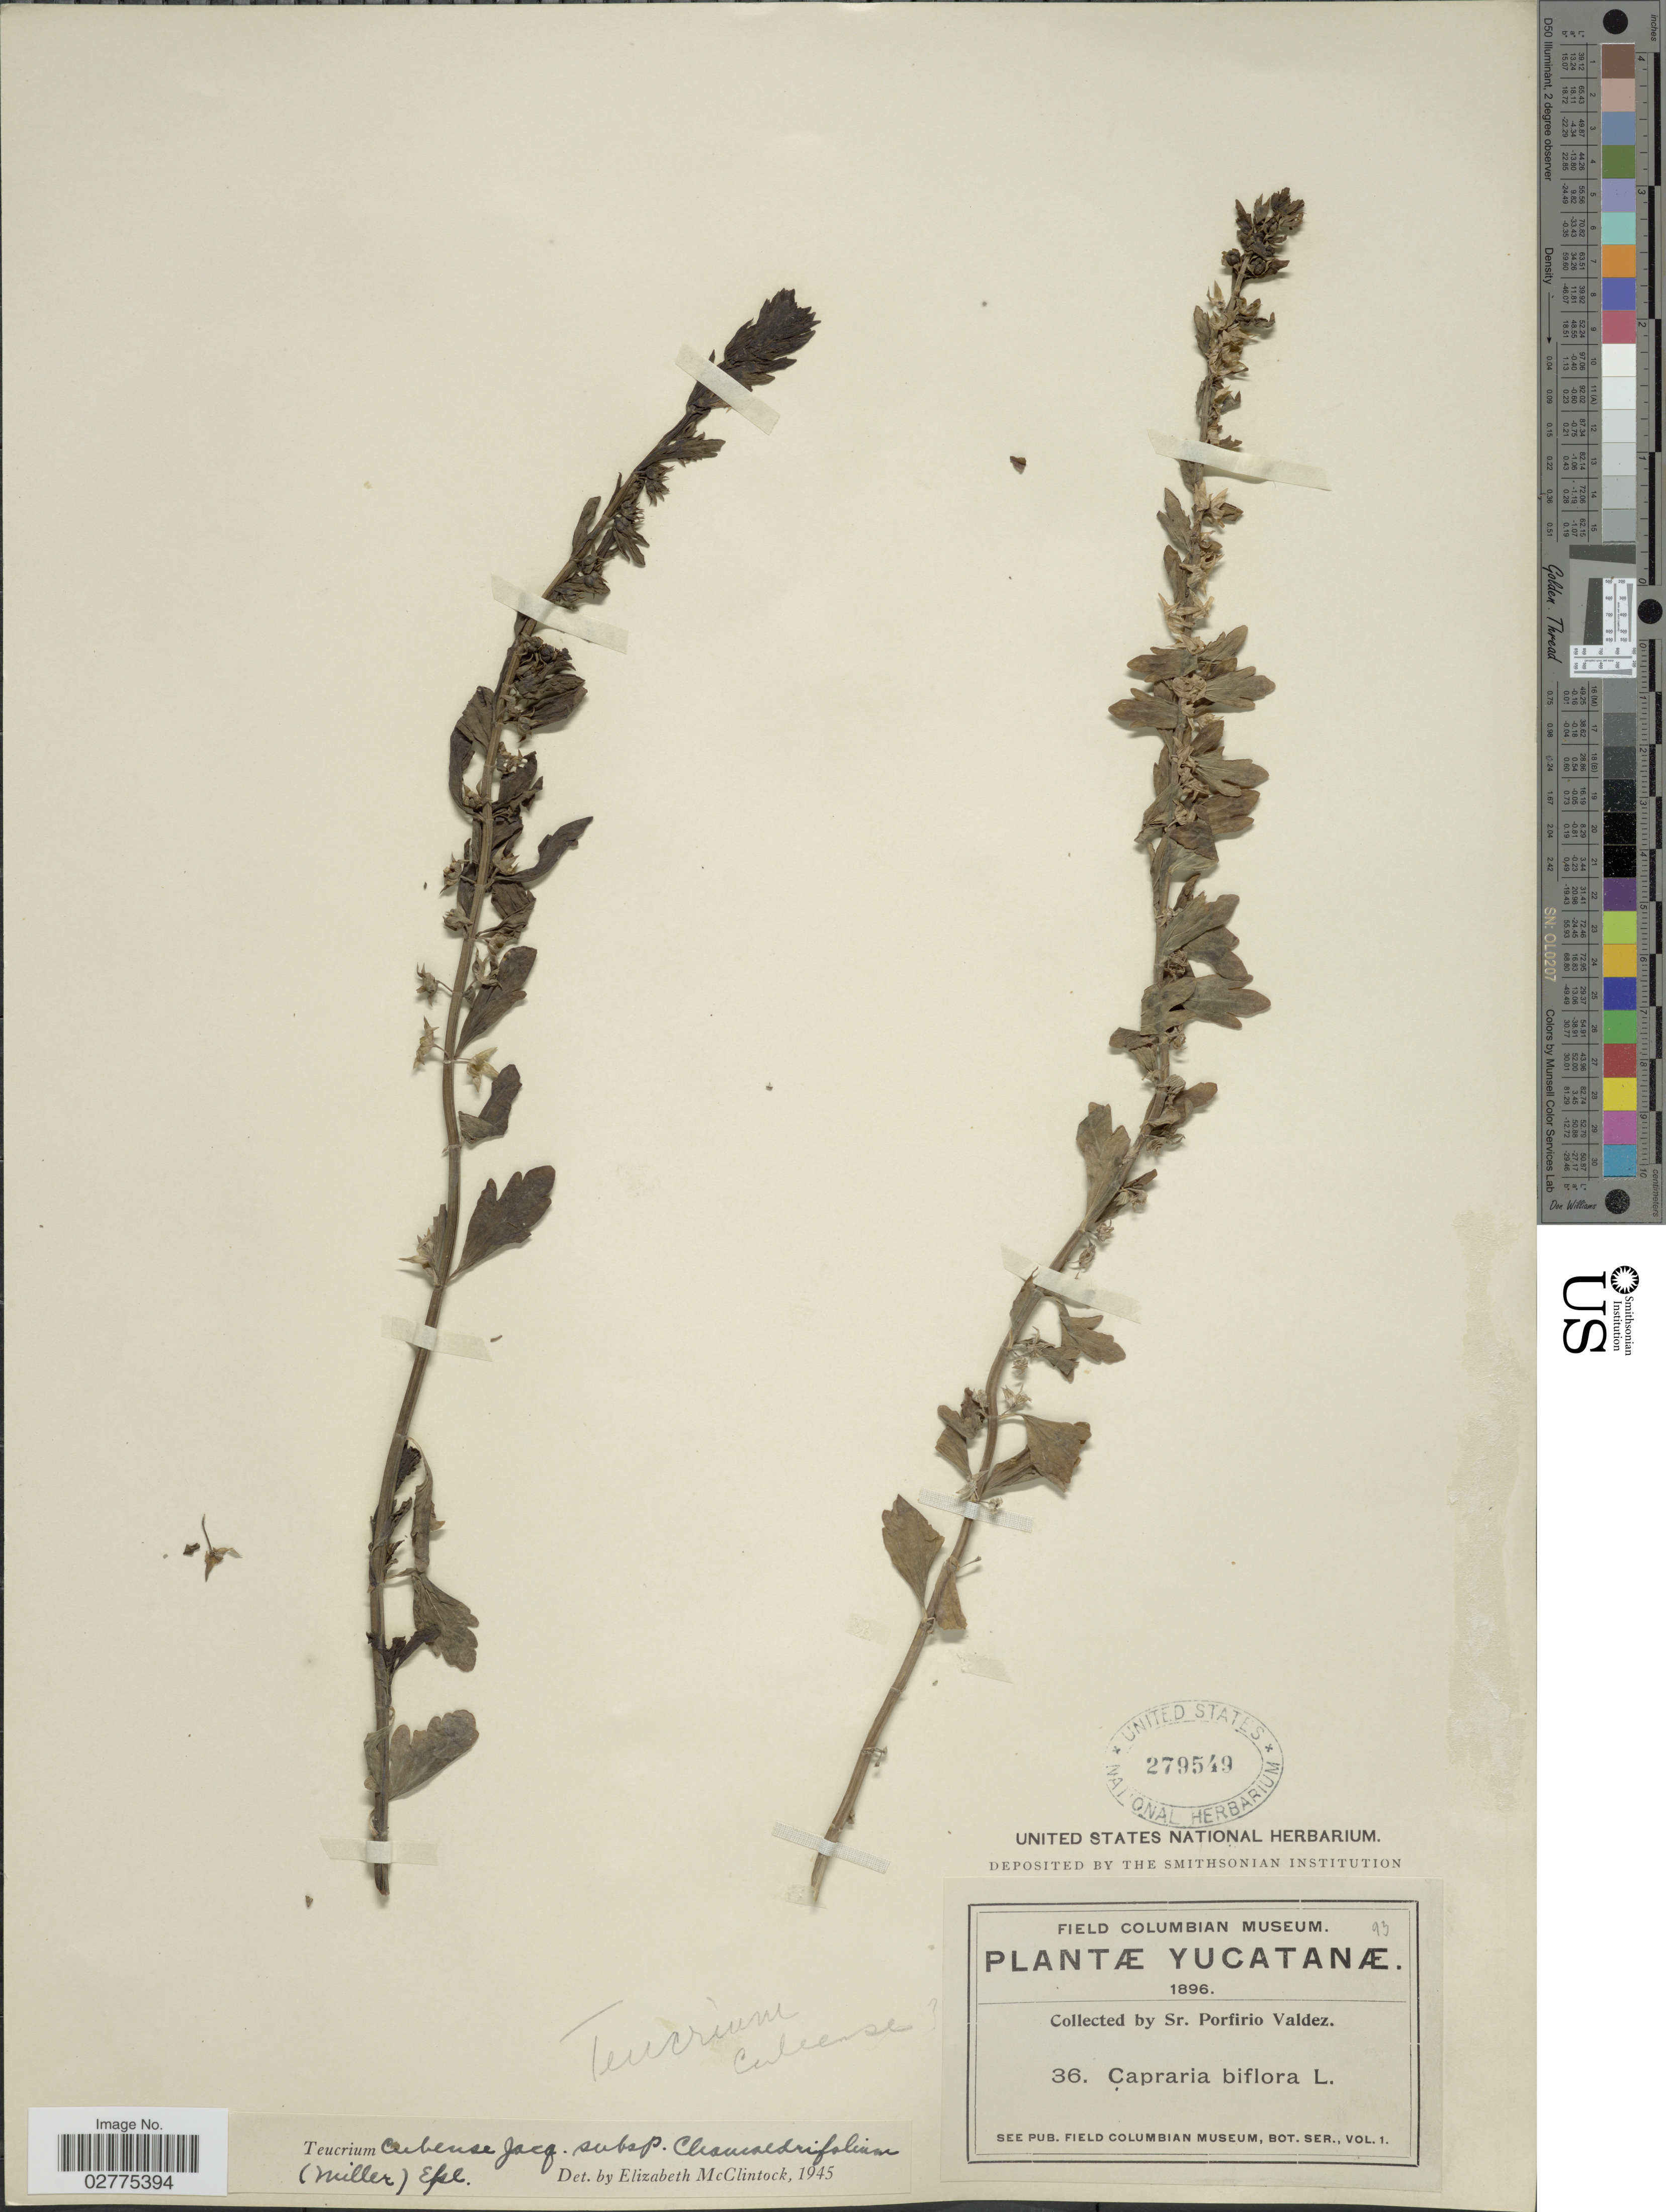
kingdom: Plantae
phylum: Tracheophyta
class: Magnoliopsida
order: Lamiales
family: Lamiaceae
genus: Teucrium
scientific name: Teucrium cubense subsp. chamaedrifolium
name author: Jacq.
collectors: P. Valdez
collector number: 36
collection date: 1896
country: Mexico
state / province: Yucatán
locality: Yucatanae.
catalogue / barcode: US 279549